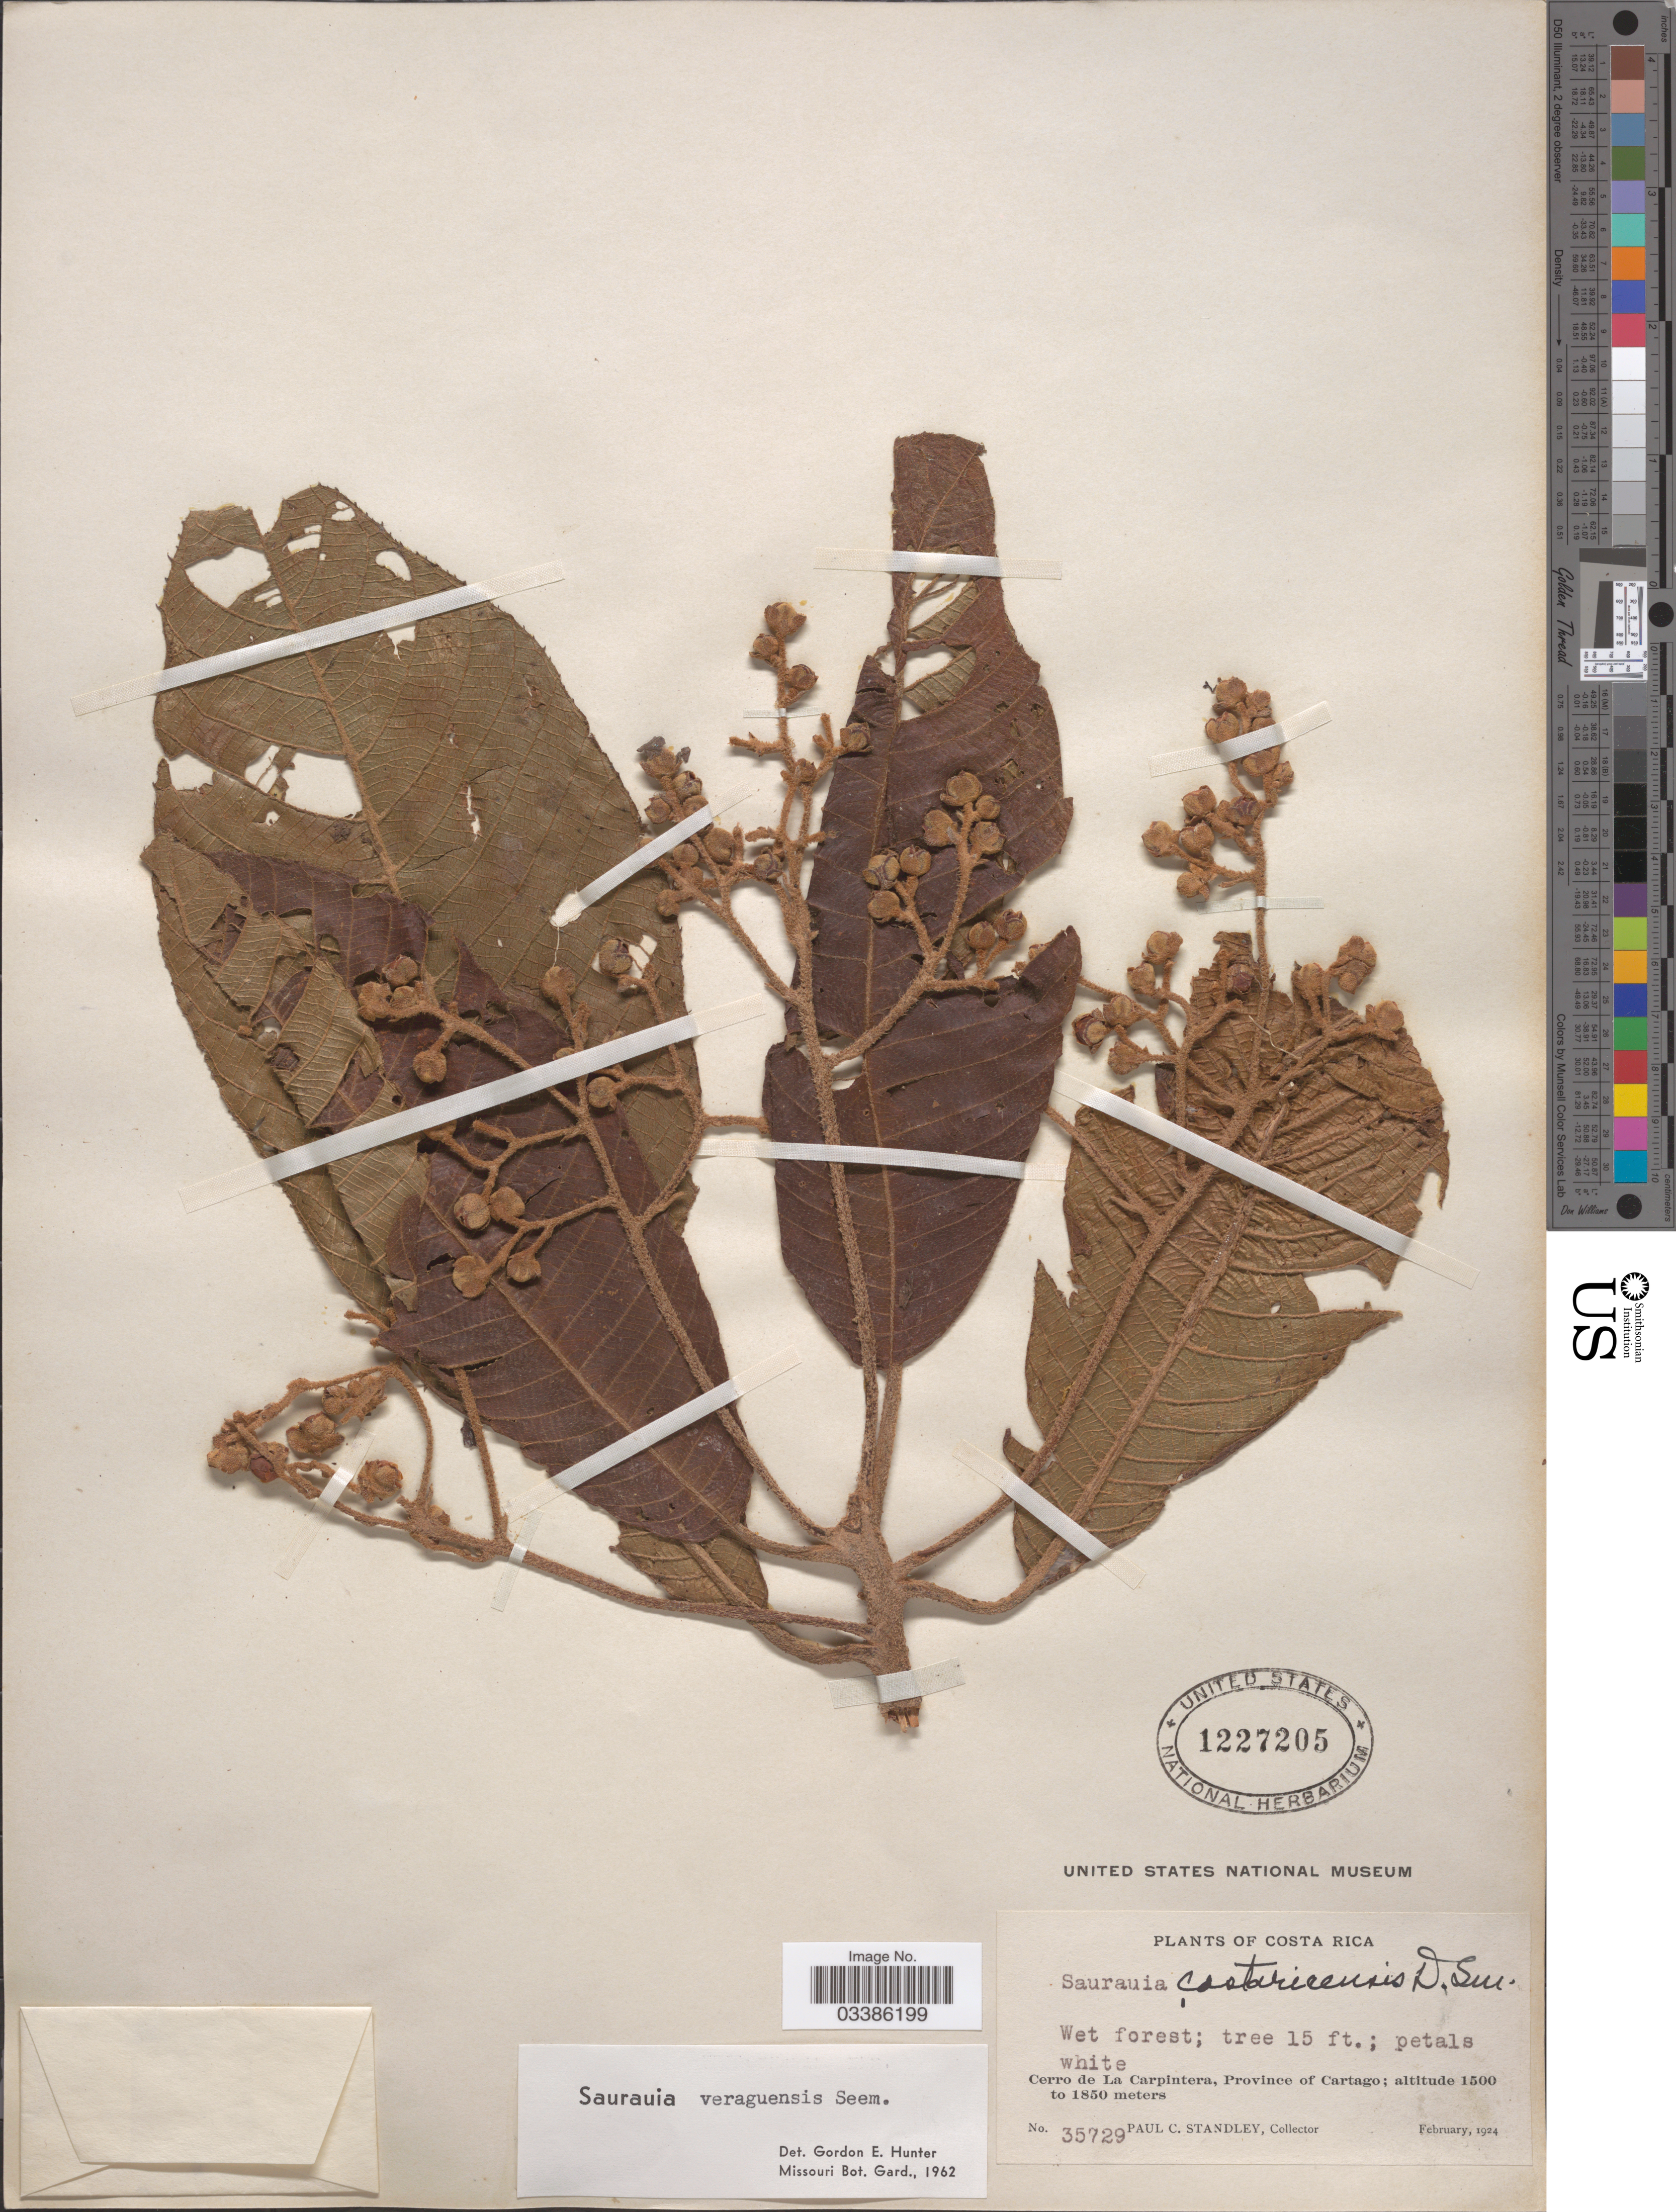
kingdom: Plantae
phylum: Tracheophyta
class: Magnoliopsida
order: Ericales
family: Actinidiaceae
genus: Saurauia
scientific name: Saurauia veraguasensis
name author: Seem.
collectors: P. C. Standley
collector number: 35729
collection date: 1924-02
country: Costa Rica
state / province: Cartago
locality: Cerro de La Carpintera.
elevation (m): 1500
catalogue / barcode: US 1227205